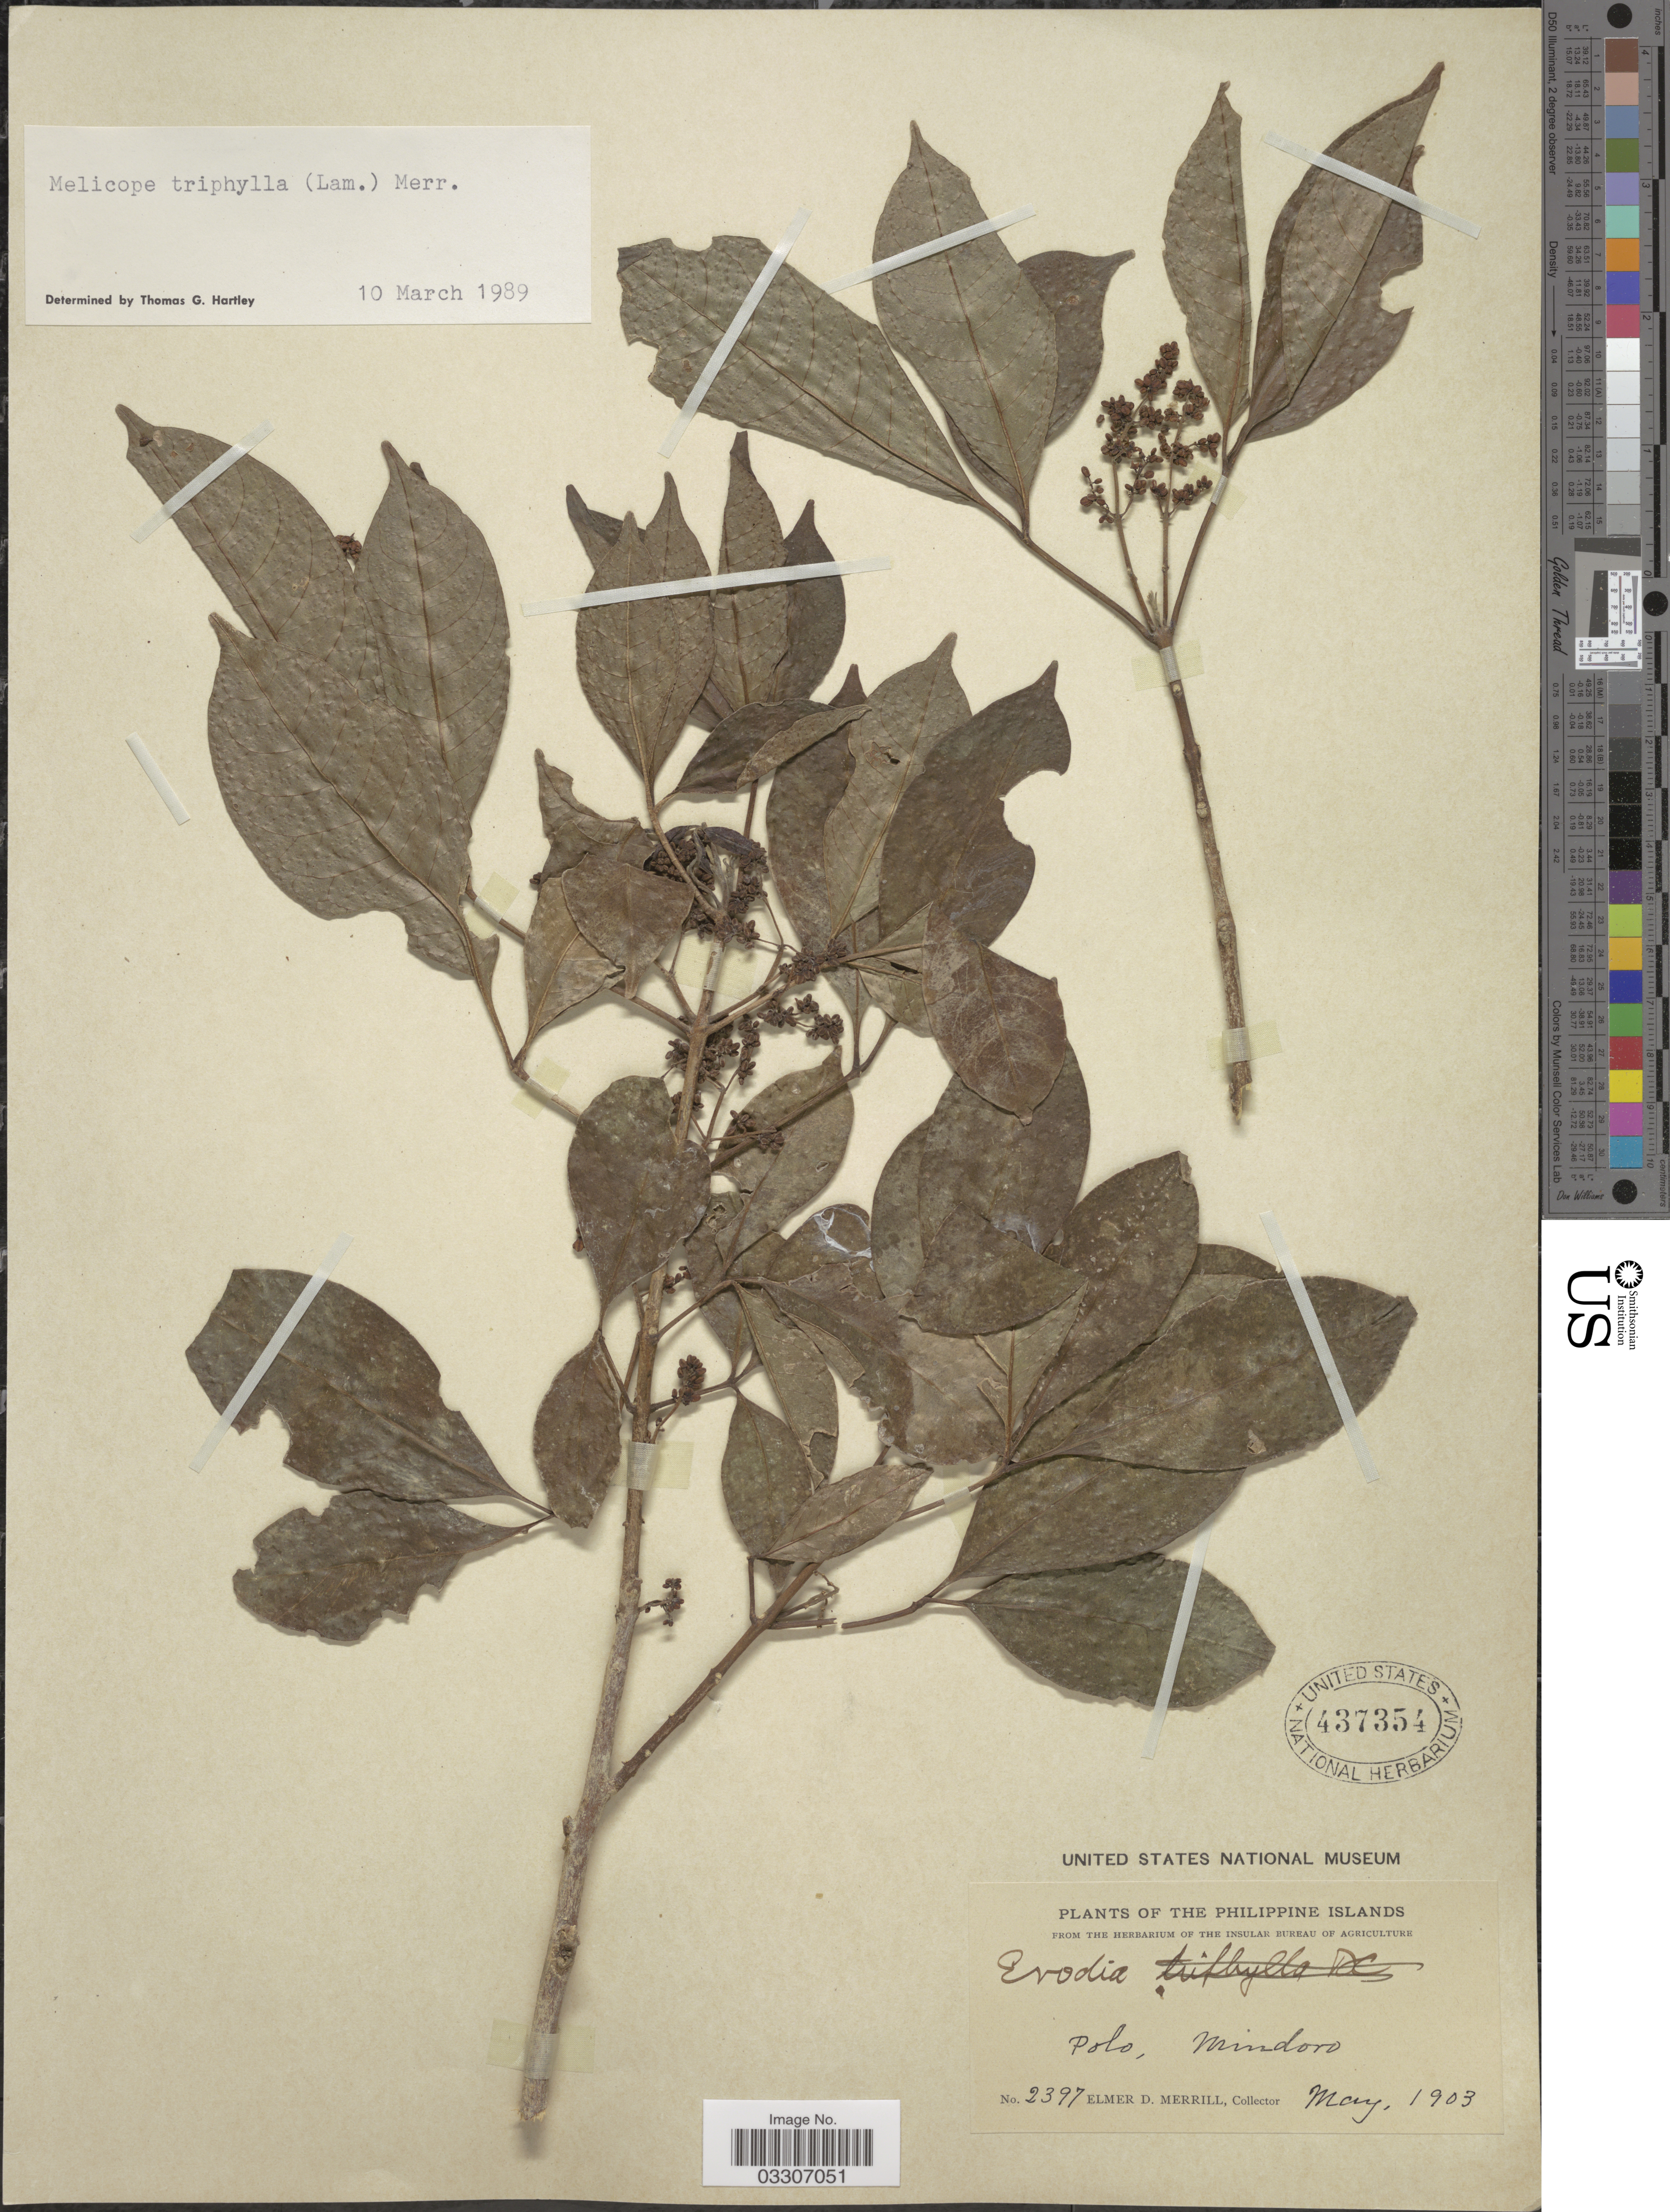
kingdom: Plantae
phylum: Tracheophyta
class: Magnoliopsida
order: Sapindales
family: Rutaceae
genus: Melicope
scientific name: Melicope triphylla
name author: (Lam.) Merr.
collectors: E. D. Merrill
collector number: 2397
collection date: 1903-05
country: Philippines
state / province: Mimaropa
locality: Polo, Mindoro.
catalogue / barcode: US 437354